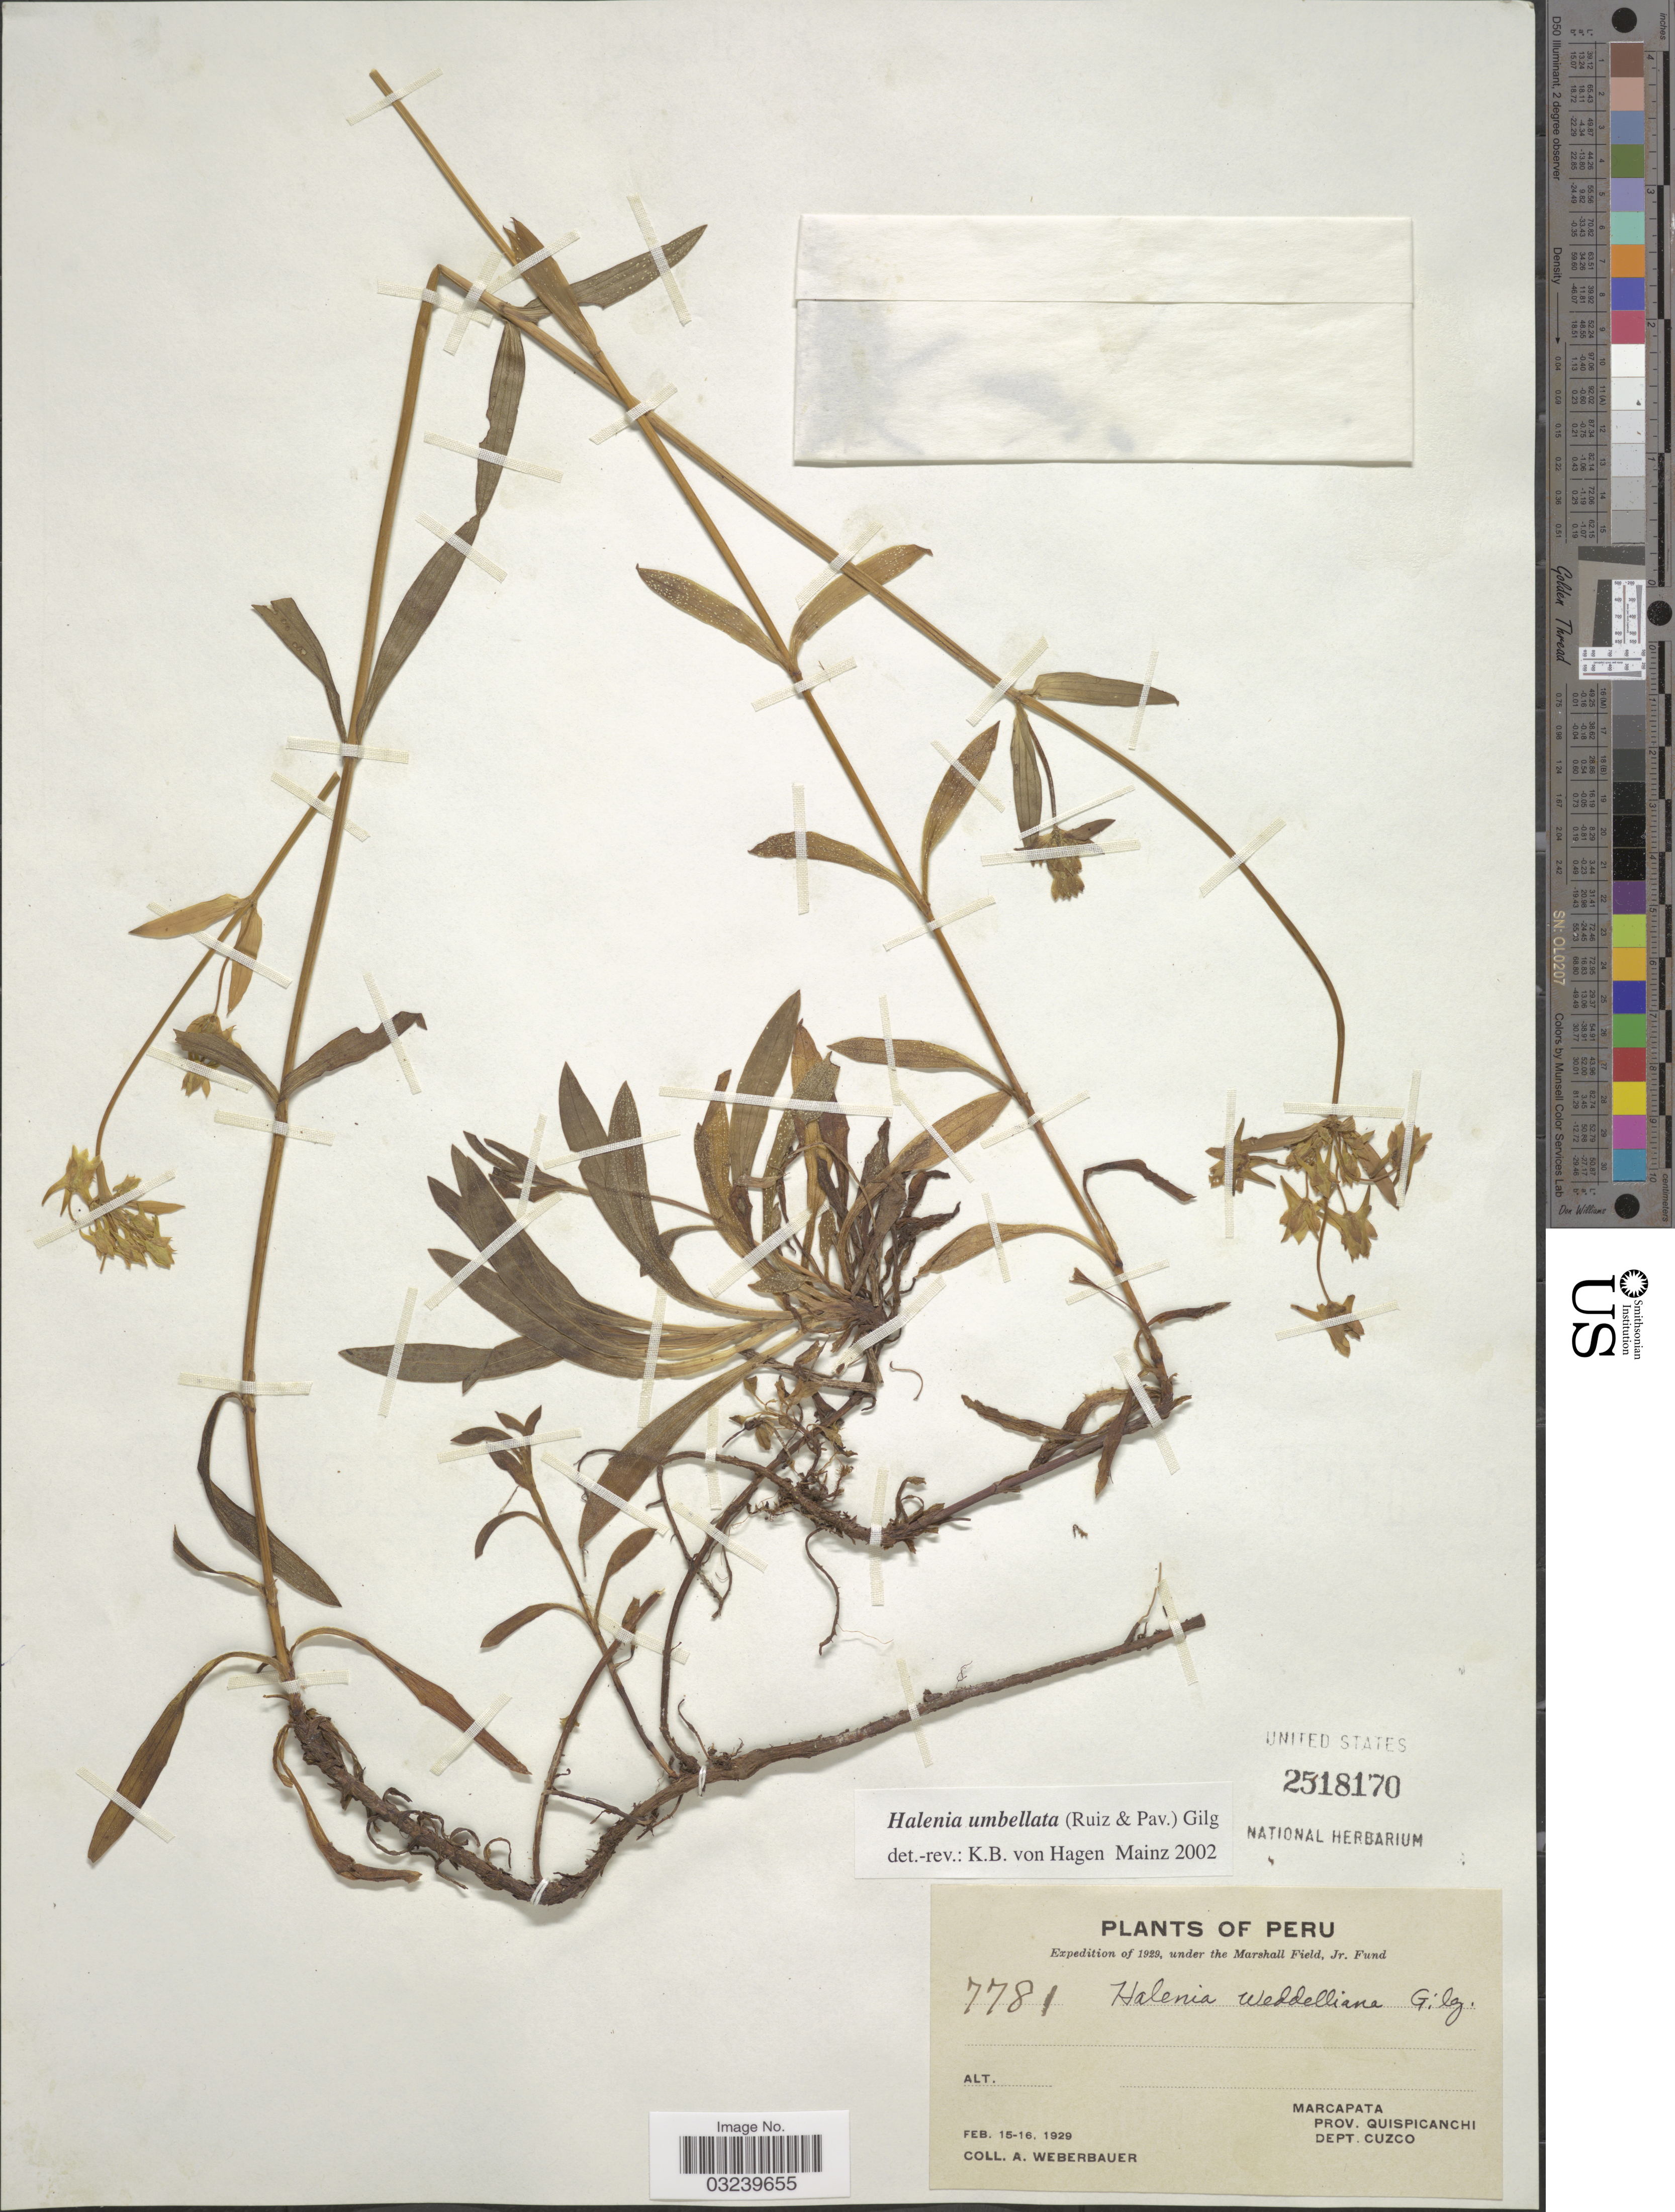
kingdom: Plantae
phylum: Tracheophyta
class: Magnoliopsida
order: Gentianales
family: Gentianaceae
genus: Halenia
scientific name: Halenia umbellata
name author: (Ruiz & Pav.) Gilg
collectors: A. Weberbauer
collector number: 7781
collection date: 1929-02-15/1929-02-16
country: Peru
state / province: Cusco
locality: Marcapata, Prov. Quispicanchi, Dept. Cuzco.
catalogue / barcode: US 2518170